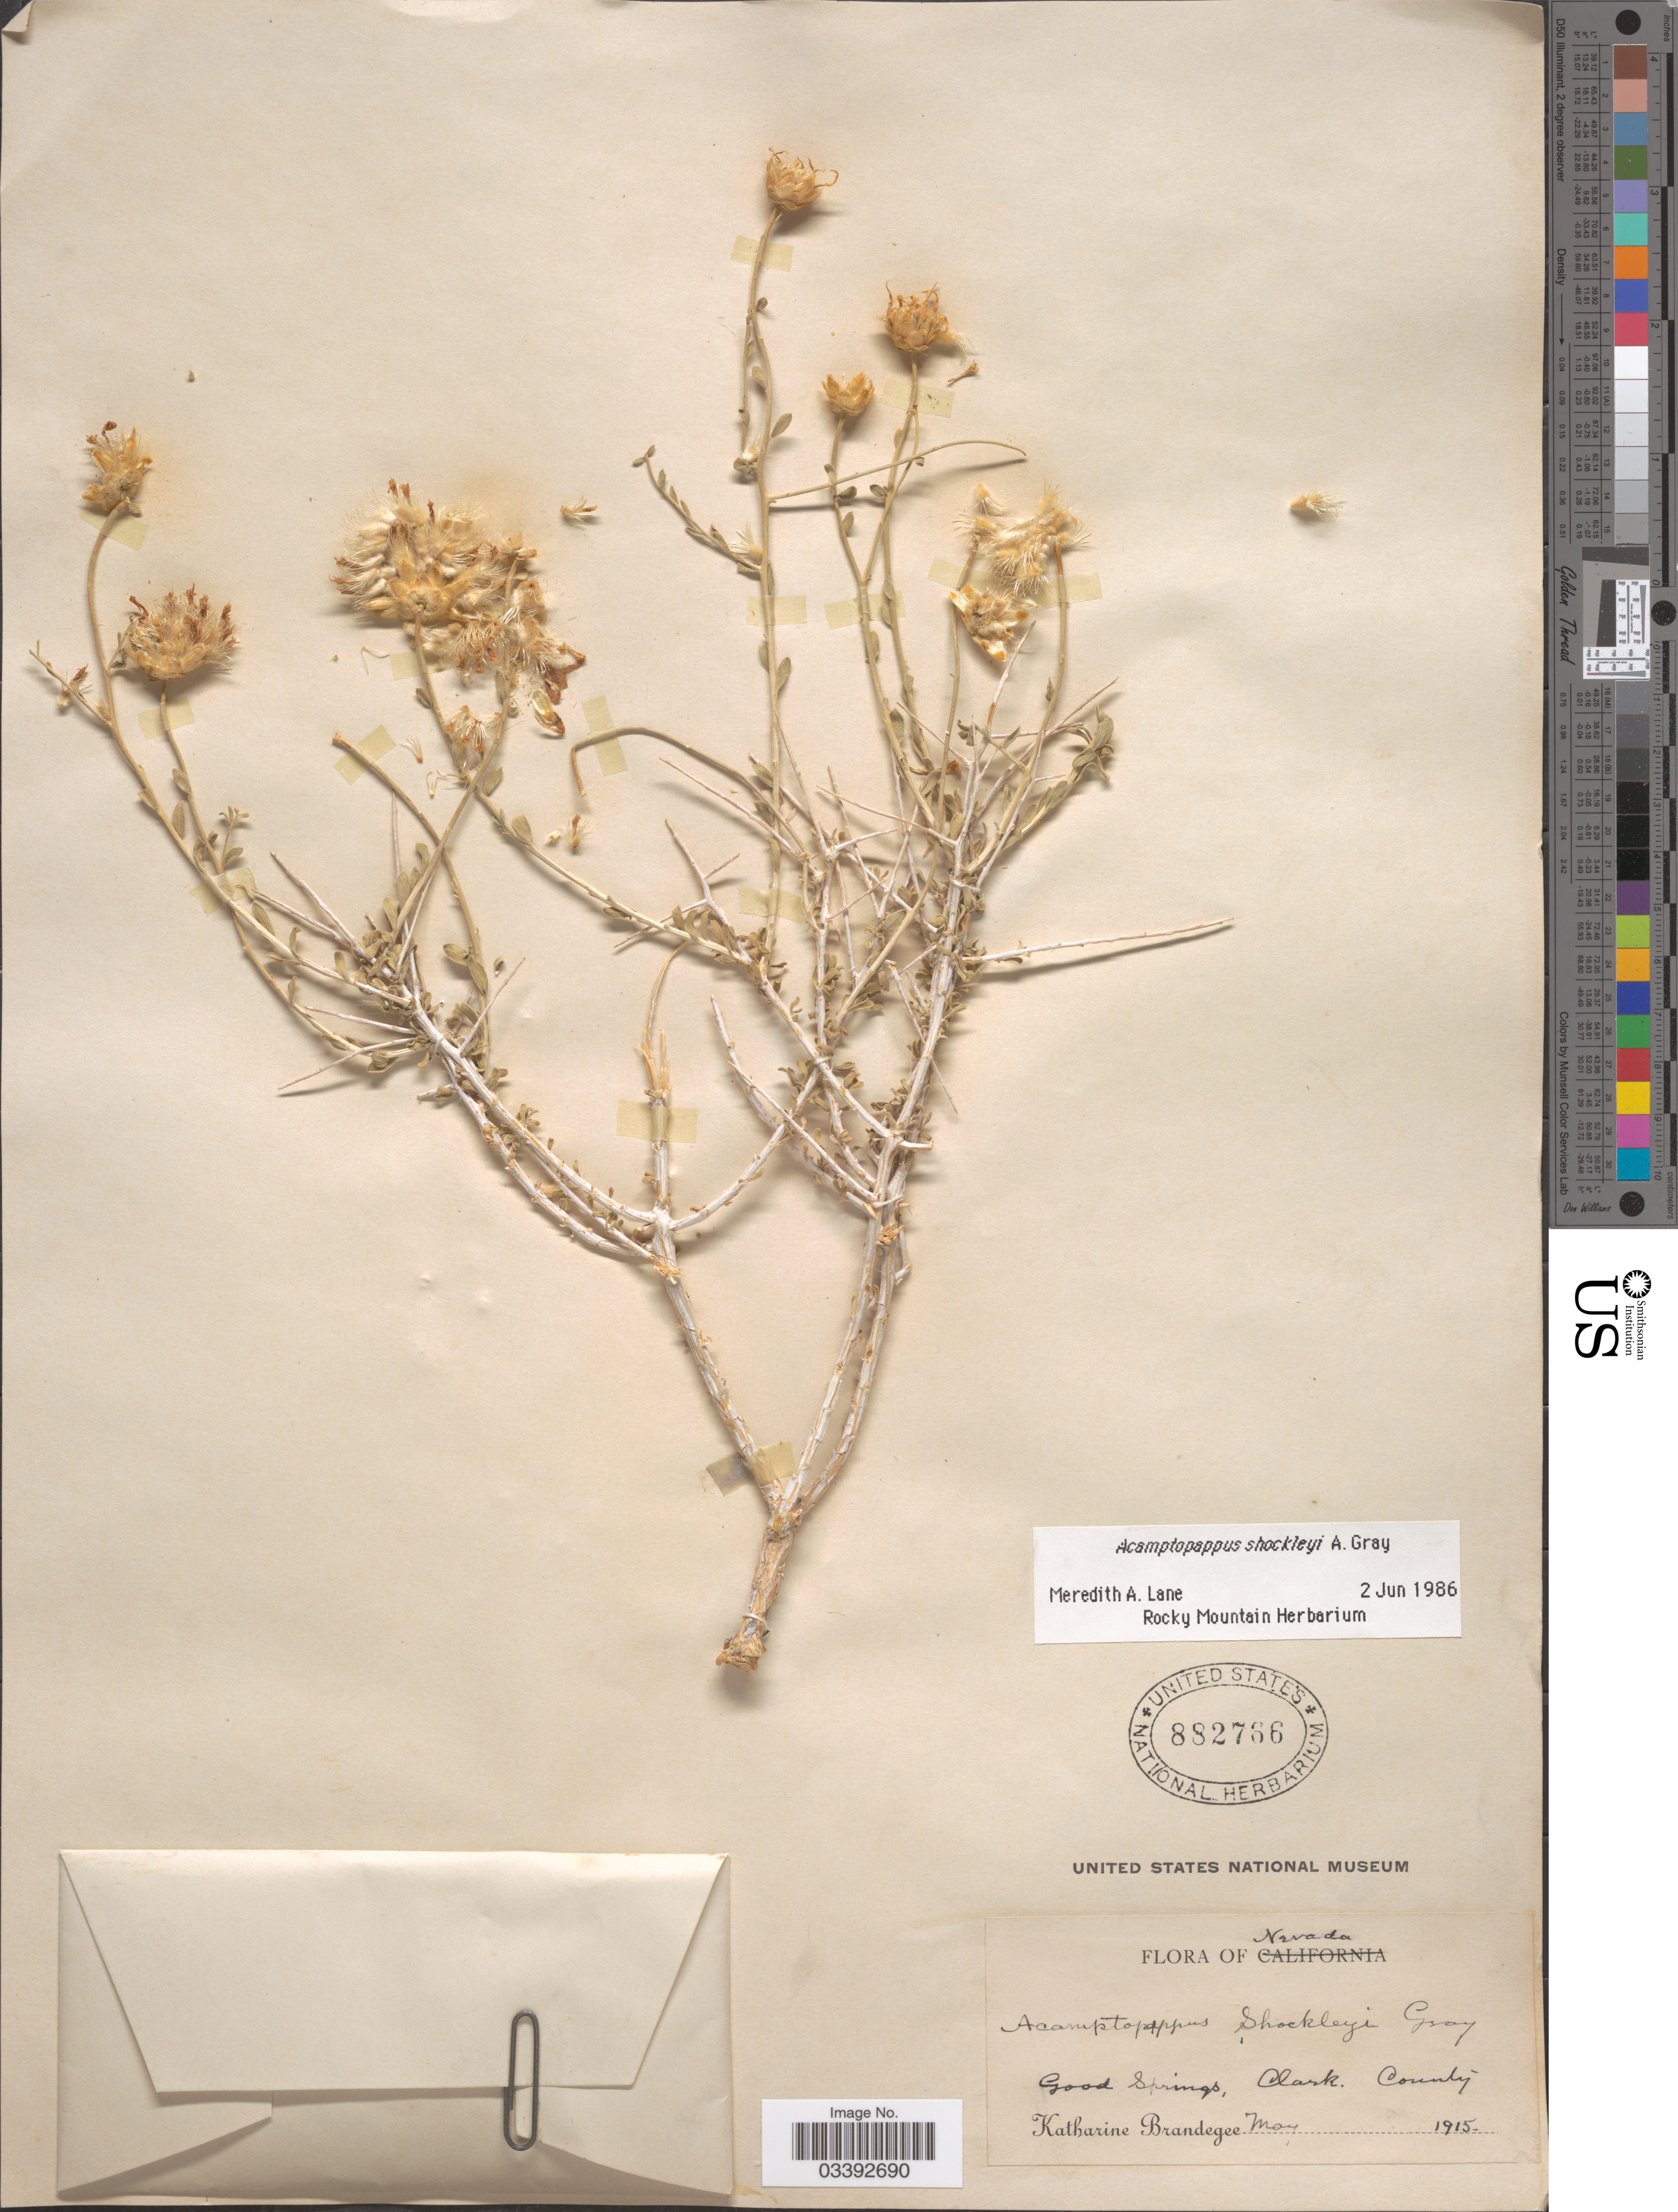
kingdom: Plantae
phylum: Tracheophyta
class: Magnoliopsida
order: Asterales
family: Asteraceae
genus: Acamptopappus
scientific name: Acamptopappus shockleyi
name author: A. Gray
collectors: M. K. Brandegee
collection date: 1915-05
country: United States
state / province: Nevada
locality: Good Springs, Clark County.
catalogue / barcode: US 882766